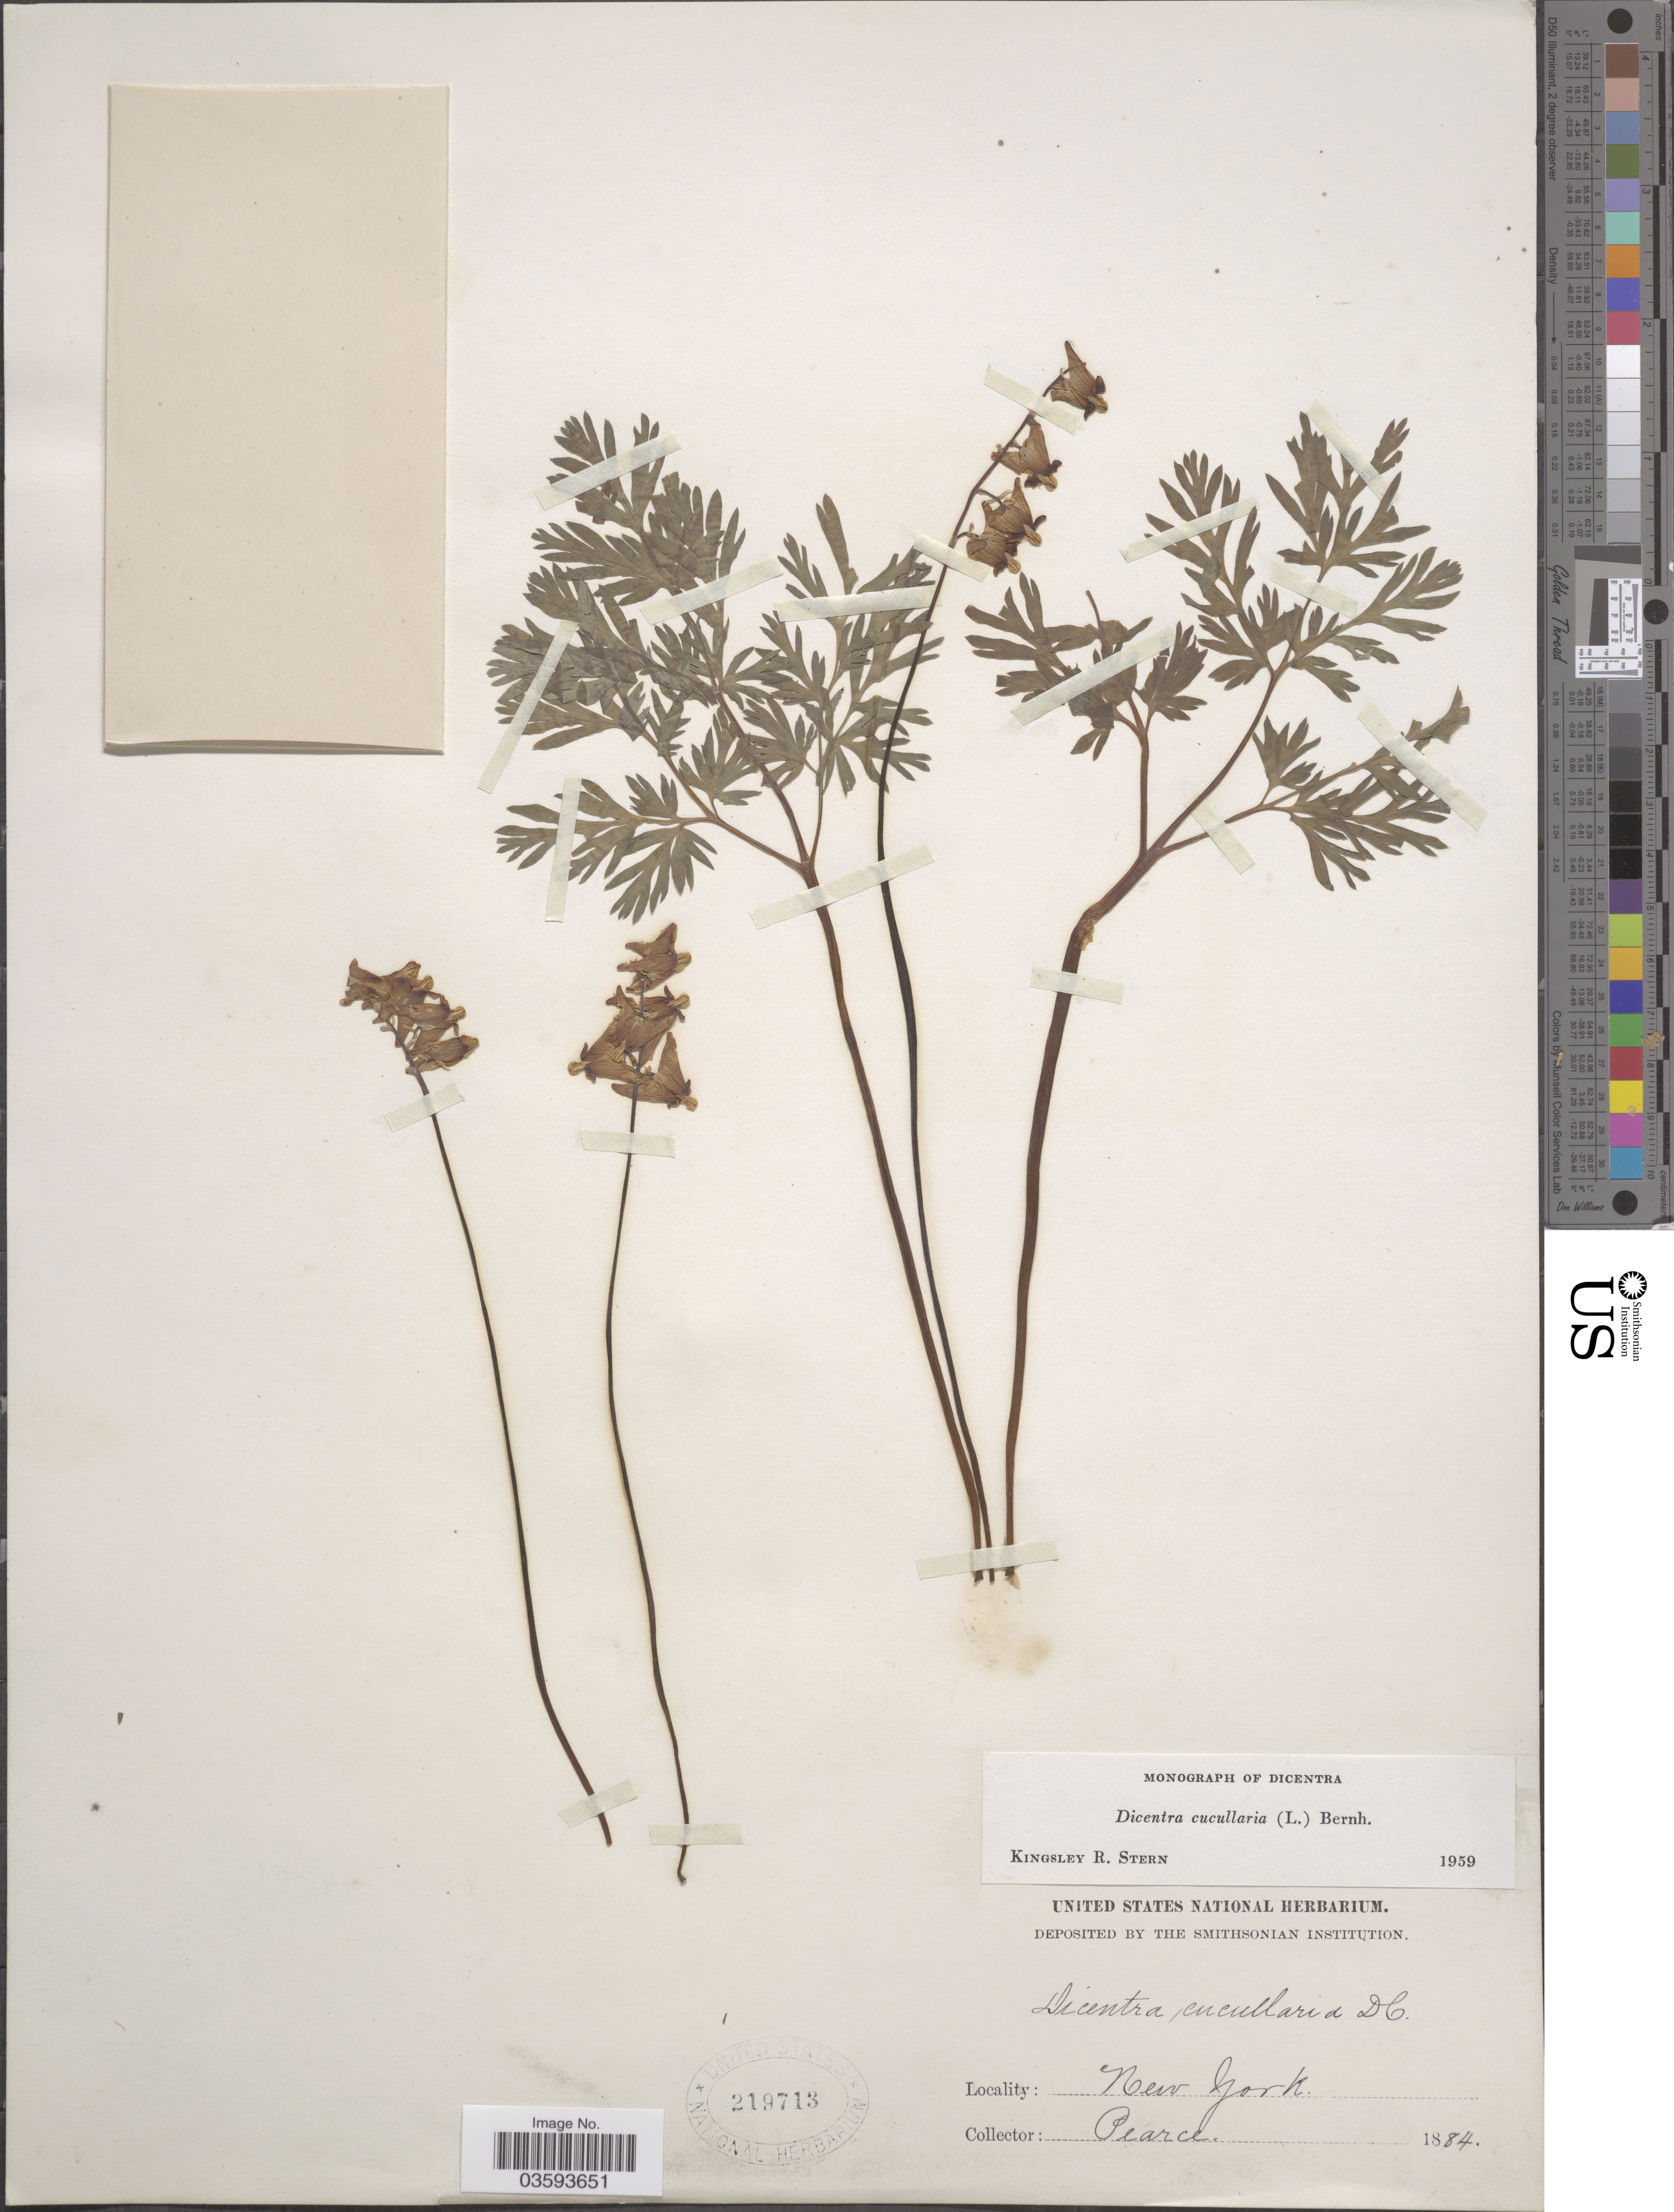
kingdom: Plantae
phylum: Tracheophyta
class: Magnoliopsida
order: Ranunculales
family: Papaveraceae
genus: Dicentra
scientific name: Dicentra cucullaria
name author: (L.) Bernh.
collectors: -. Pearce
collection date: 1884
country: United States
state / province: New York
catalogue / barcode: US 219713